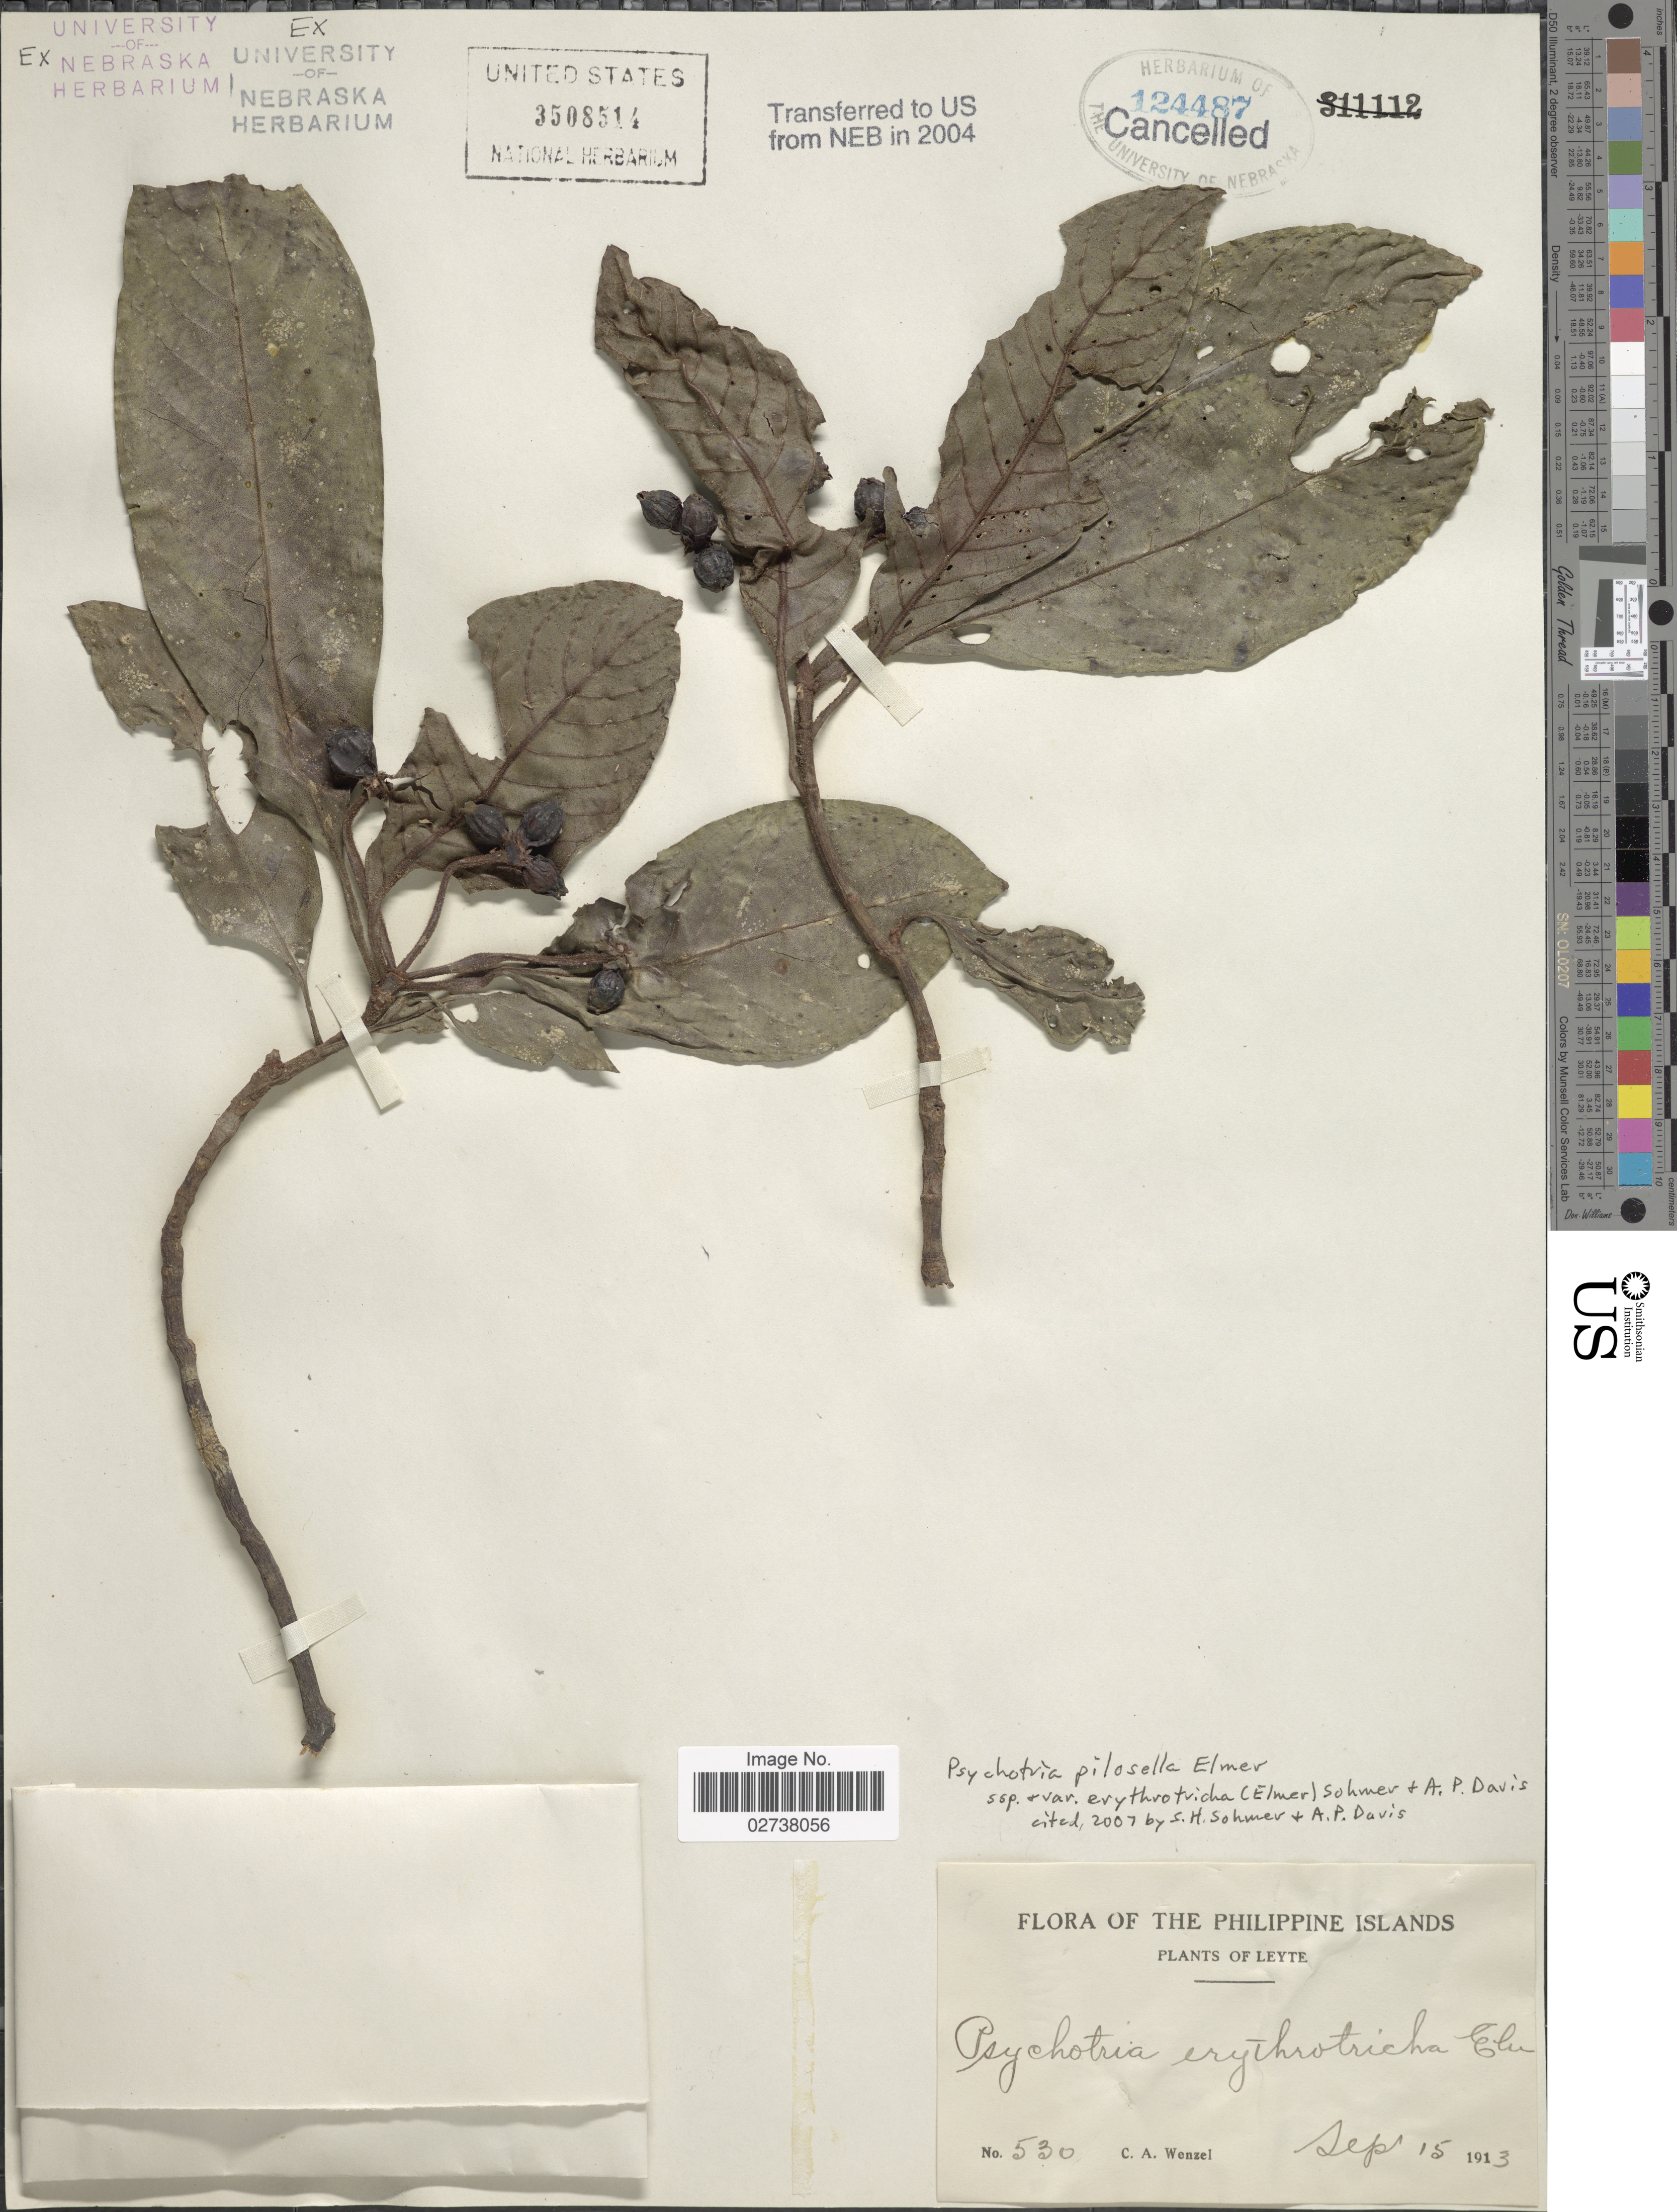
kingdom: Plantae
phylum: Tracheophyta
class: Magnoliopsida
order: Gentianales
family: Rubiaceae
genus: Psychotria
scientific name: Psychotria pilosella subsp. erythrotricha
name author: (Elmer) Sohmer & A.P. Davis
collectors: C. Wenzel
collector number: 530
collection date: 1913-09-15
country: Philippines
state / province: Eastern Visayas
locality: Leyte.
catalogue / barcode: US 3508514